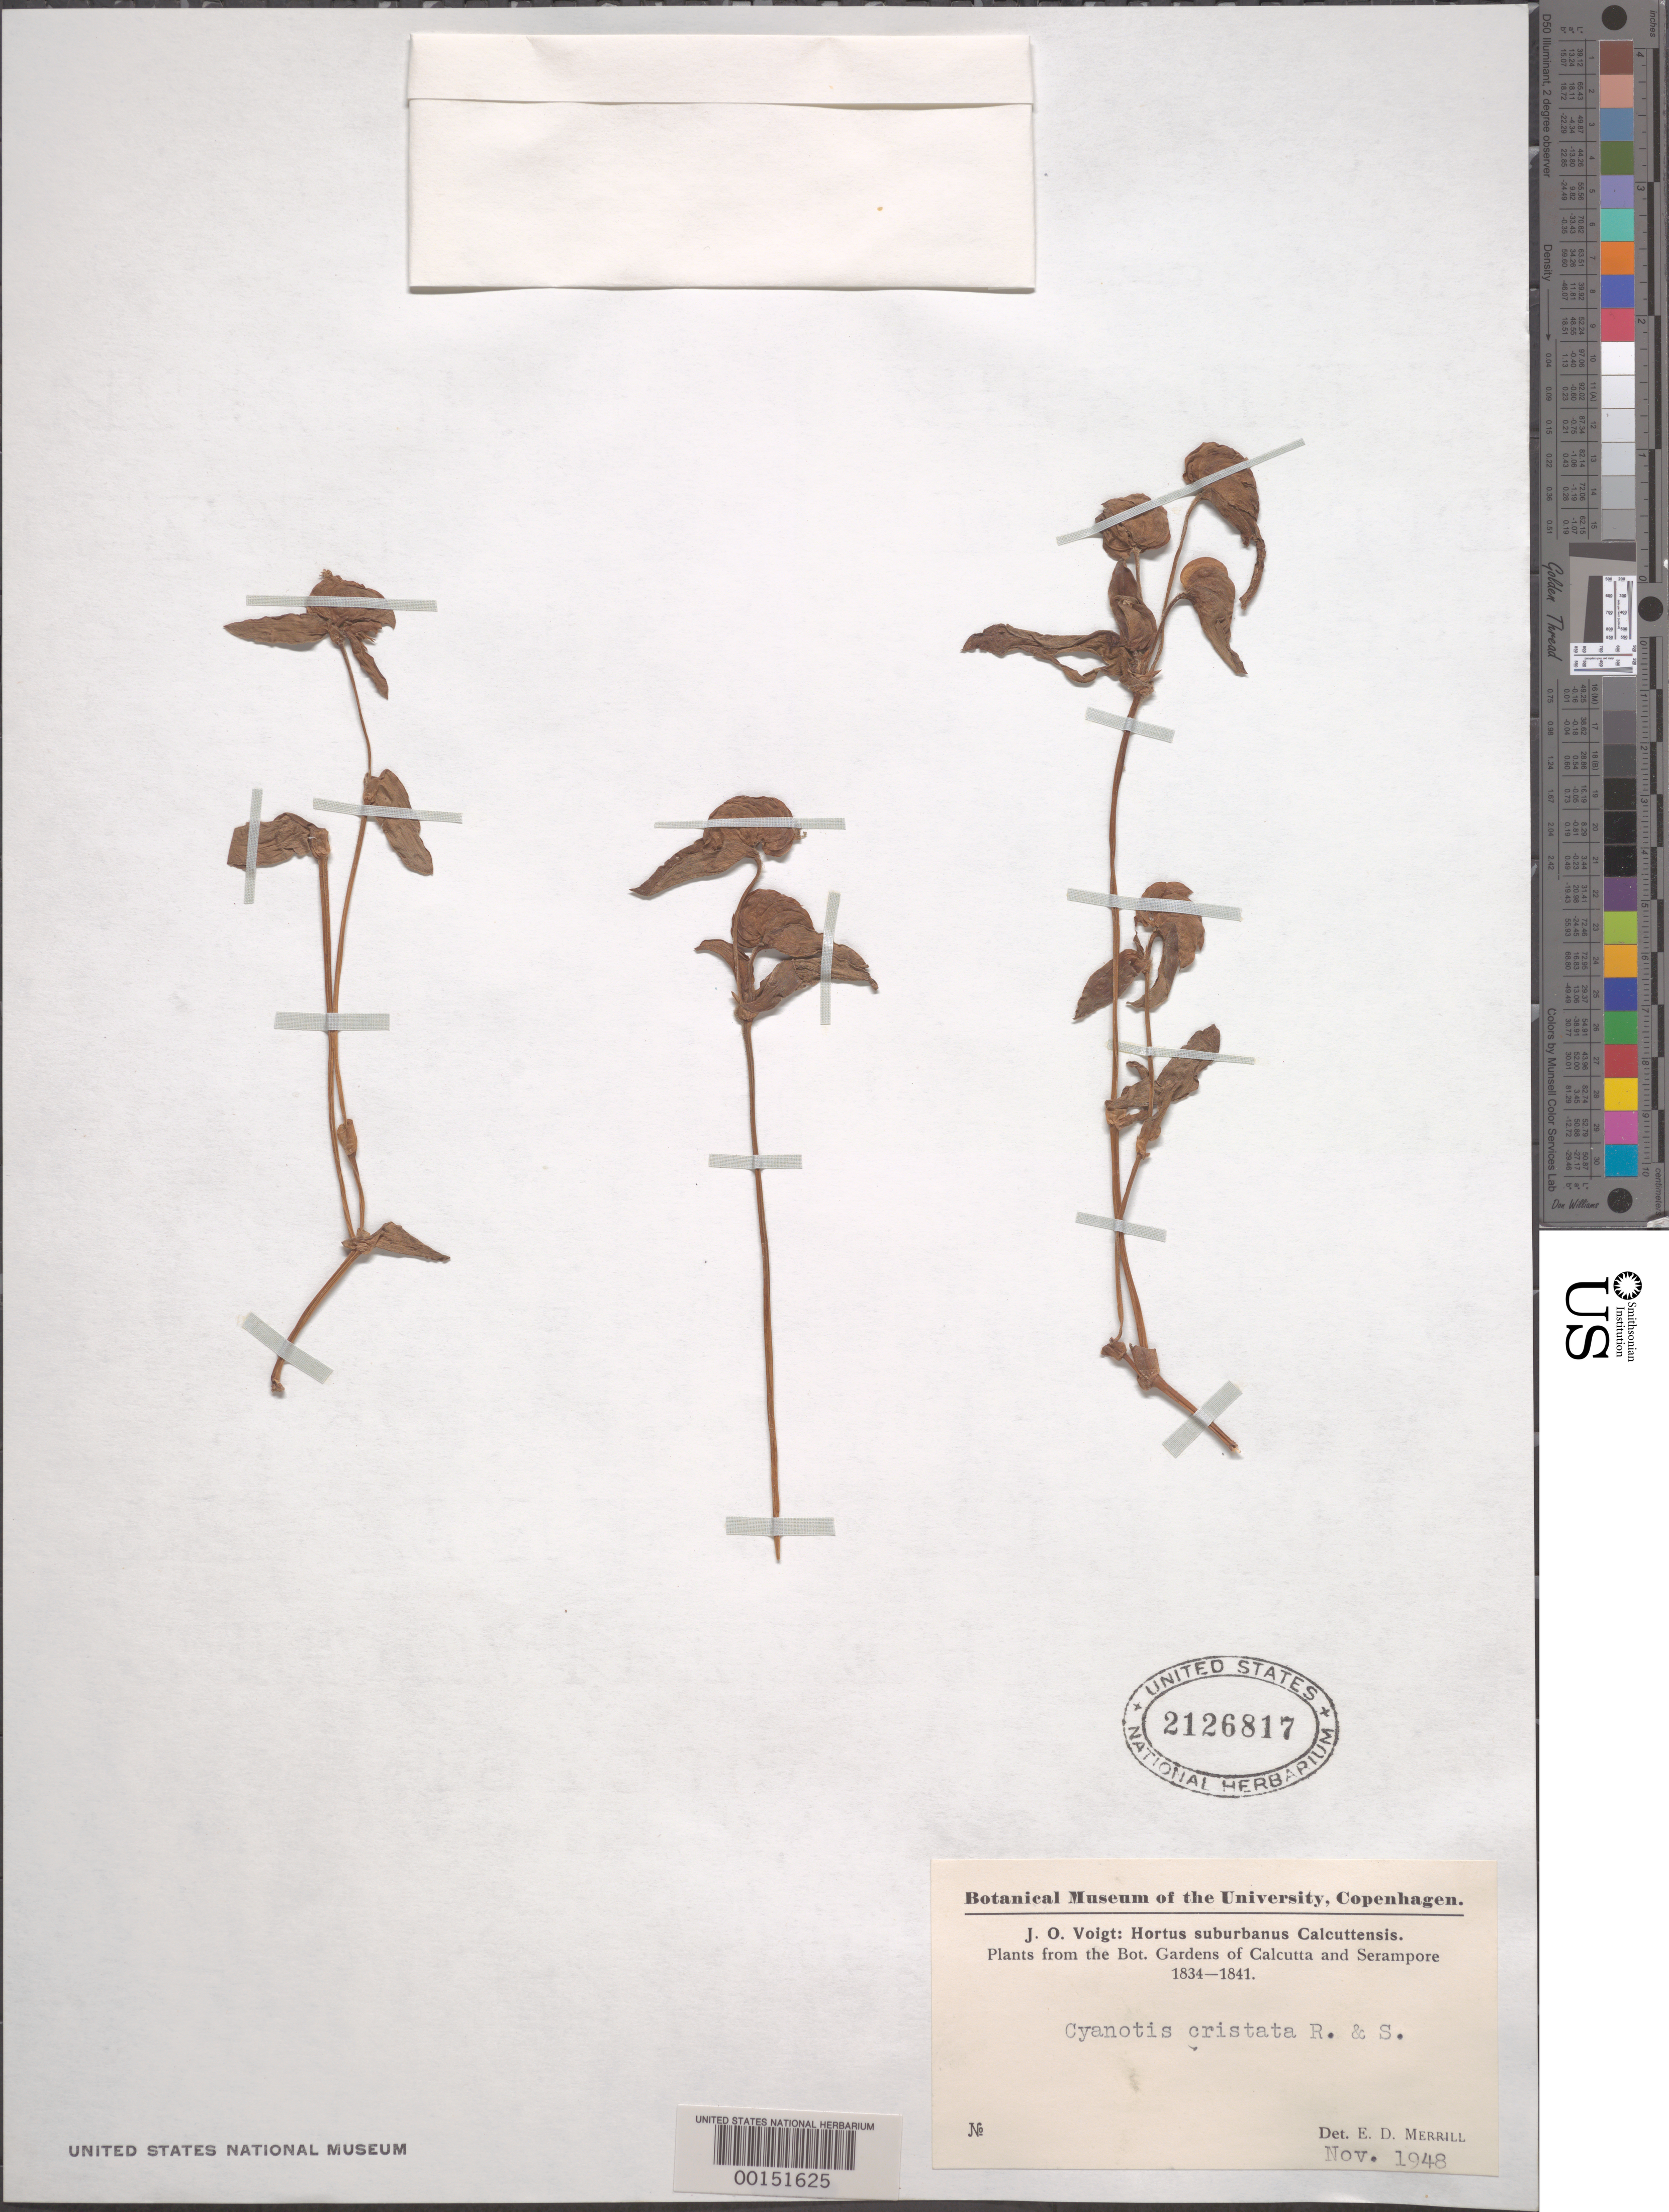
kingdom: Plantae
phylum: Tracheophyta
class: Liliopsida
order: Commelinales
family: Commelinaceae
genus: Cyanotis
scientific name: Cyanotis cristata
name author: (L.) D. Don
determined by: Merrill, Elmer D.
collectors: J. O. Voigt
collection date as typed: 1834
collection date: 1834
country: India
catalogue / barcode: US 2126817